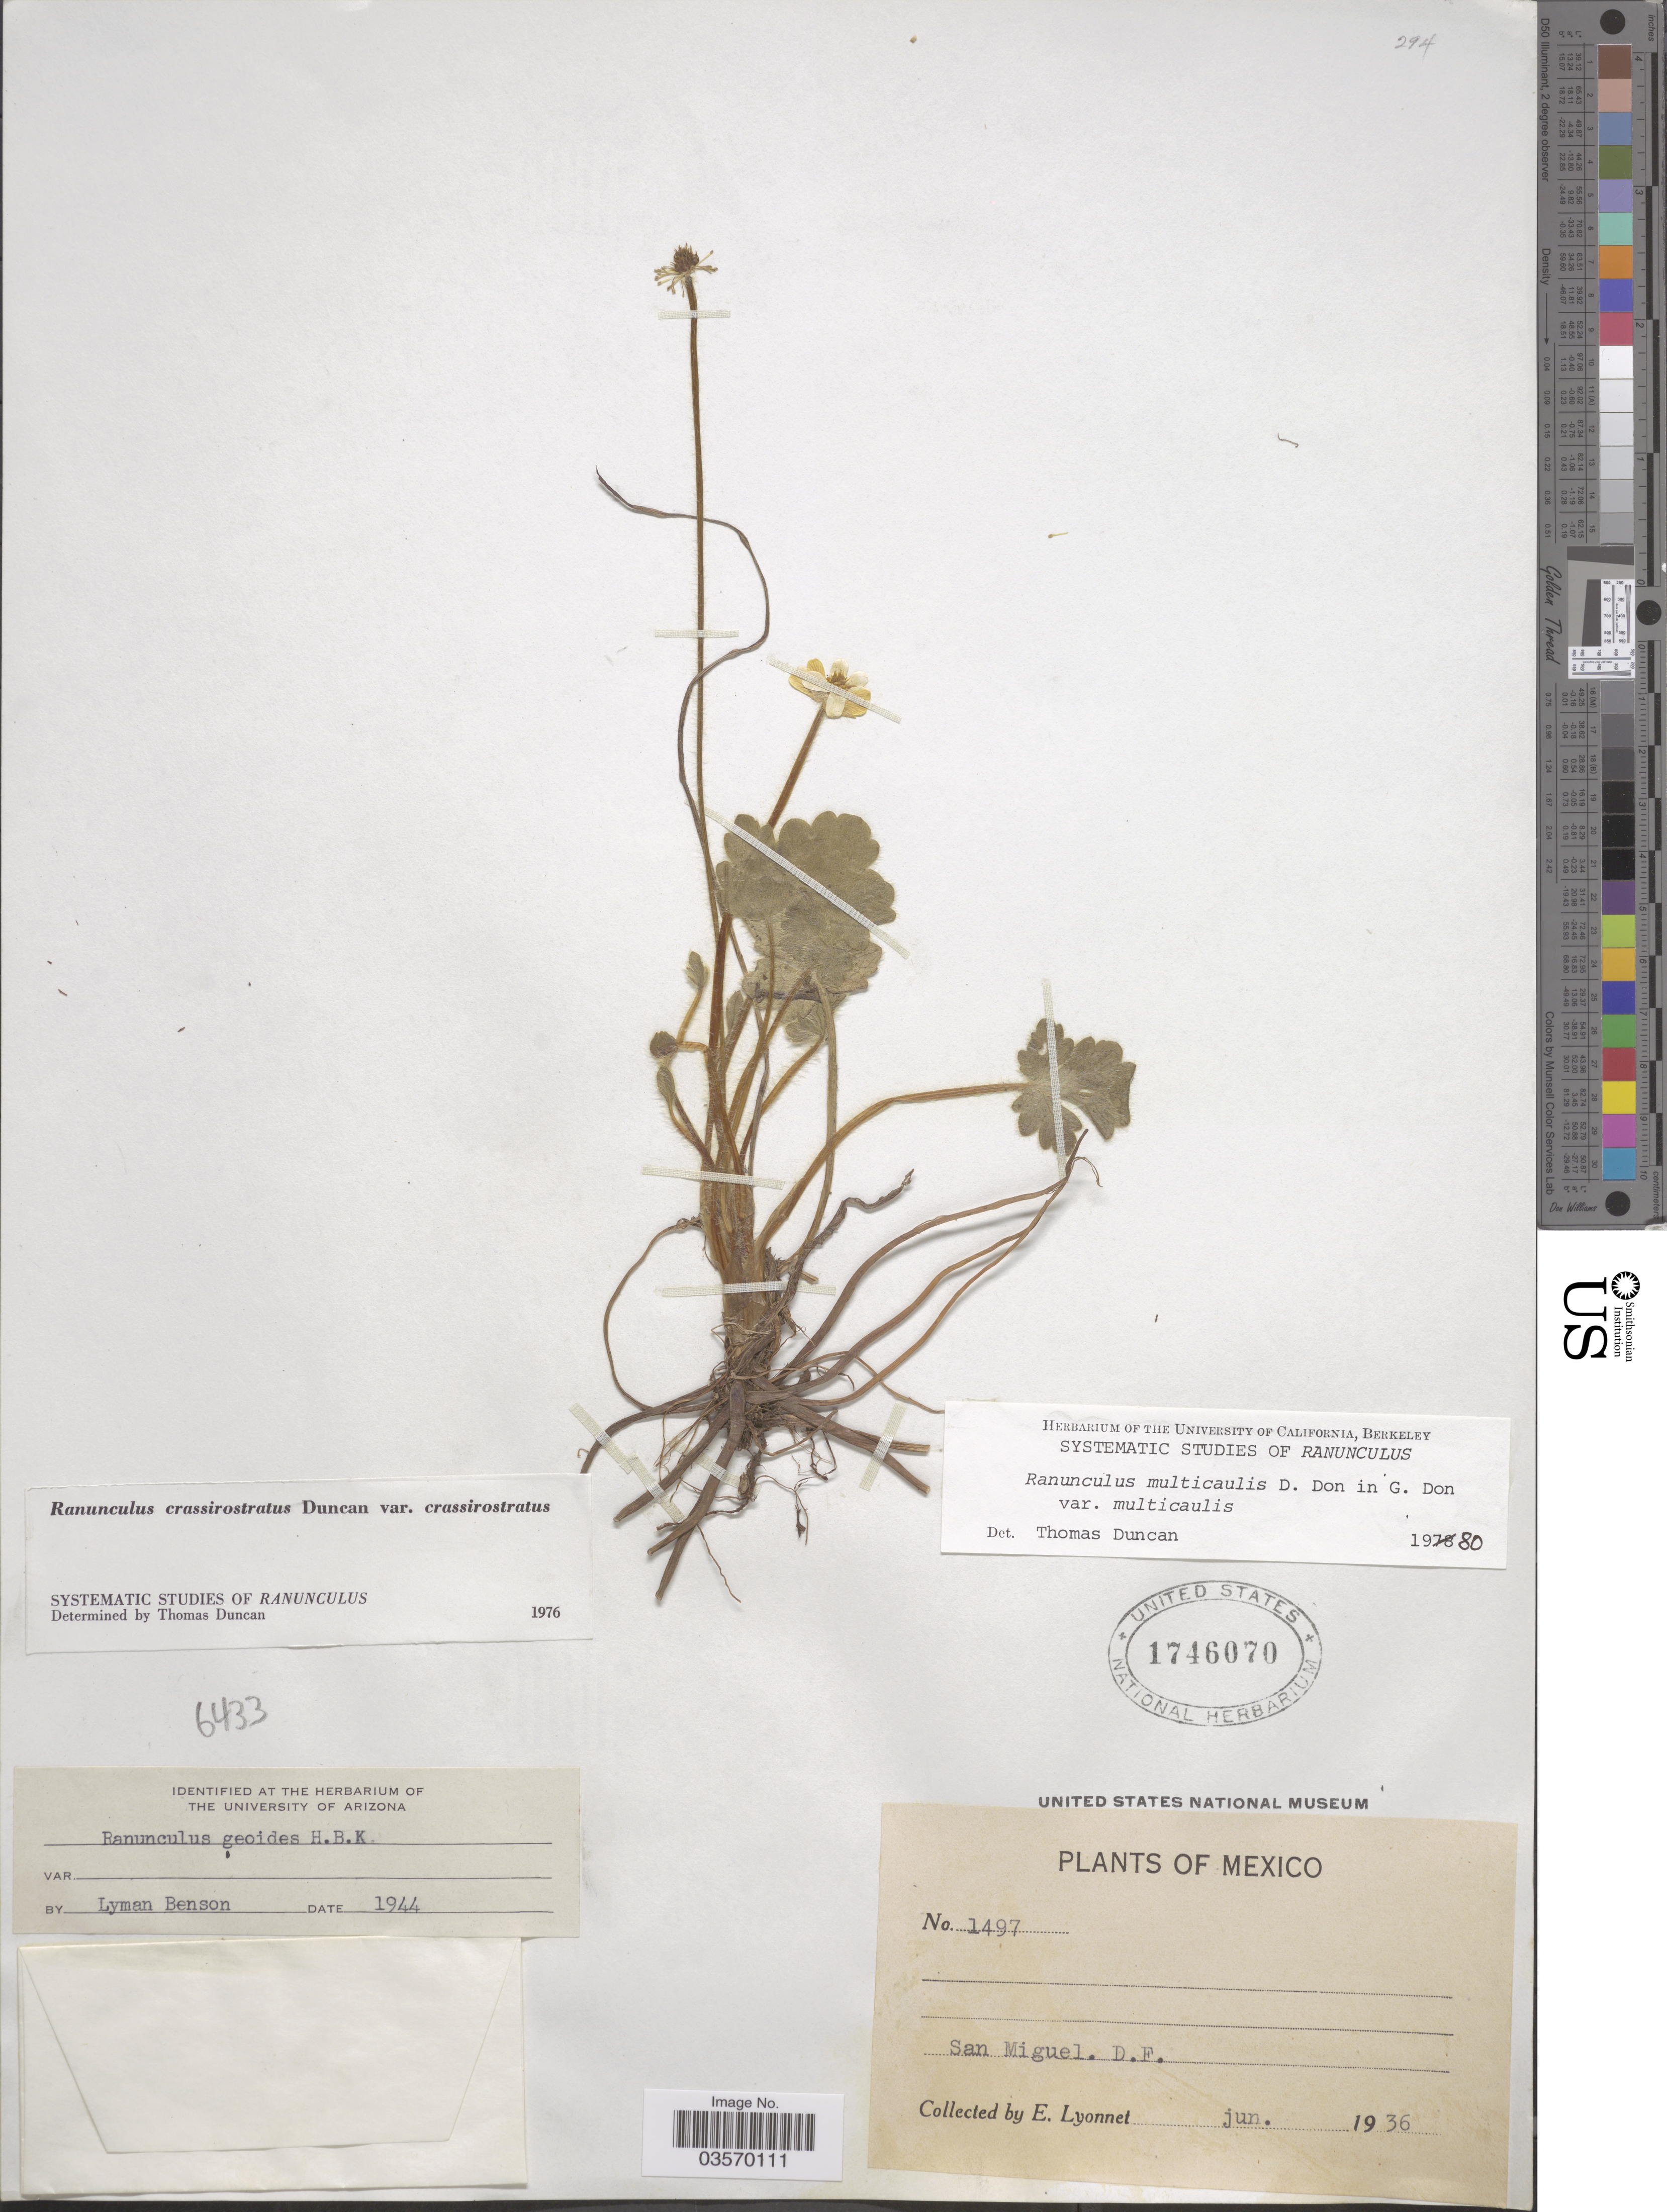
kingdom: Plantae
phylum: Tracheophyta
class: Magnoliopsida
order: Ranunculales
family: Ranunculaceae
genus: Ranunculus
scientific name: Ranunculus multicaulis var. multicaulis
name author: D. Don ex D. Don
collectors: E. Lyonnet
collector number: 1497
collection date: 1936-06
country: Mexico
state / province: Distrito Federal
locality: San Miguel.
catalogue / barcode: US 1746070